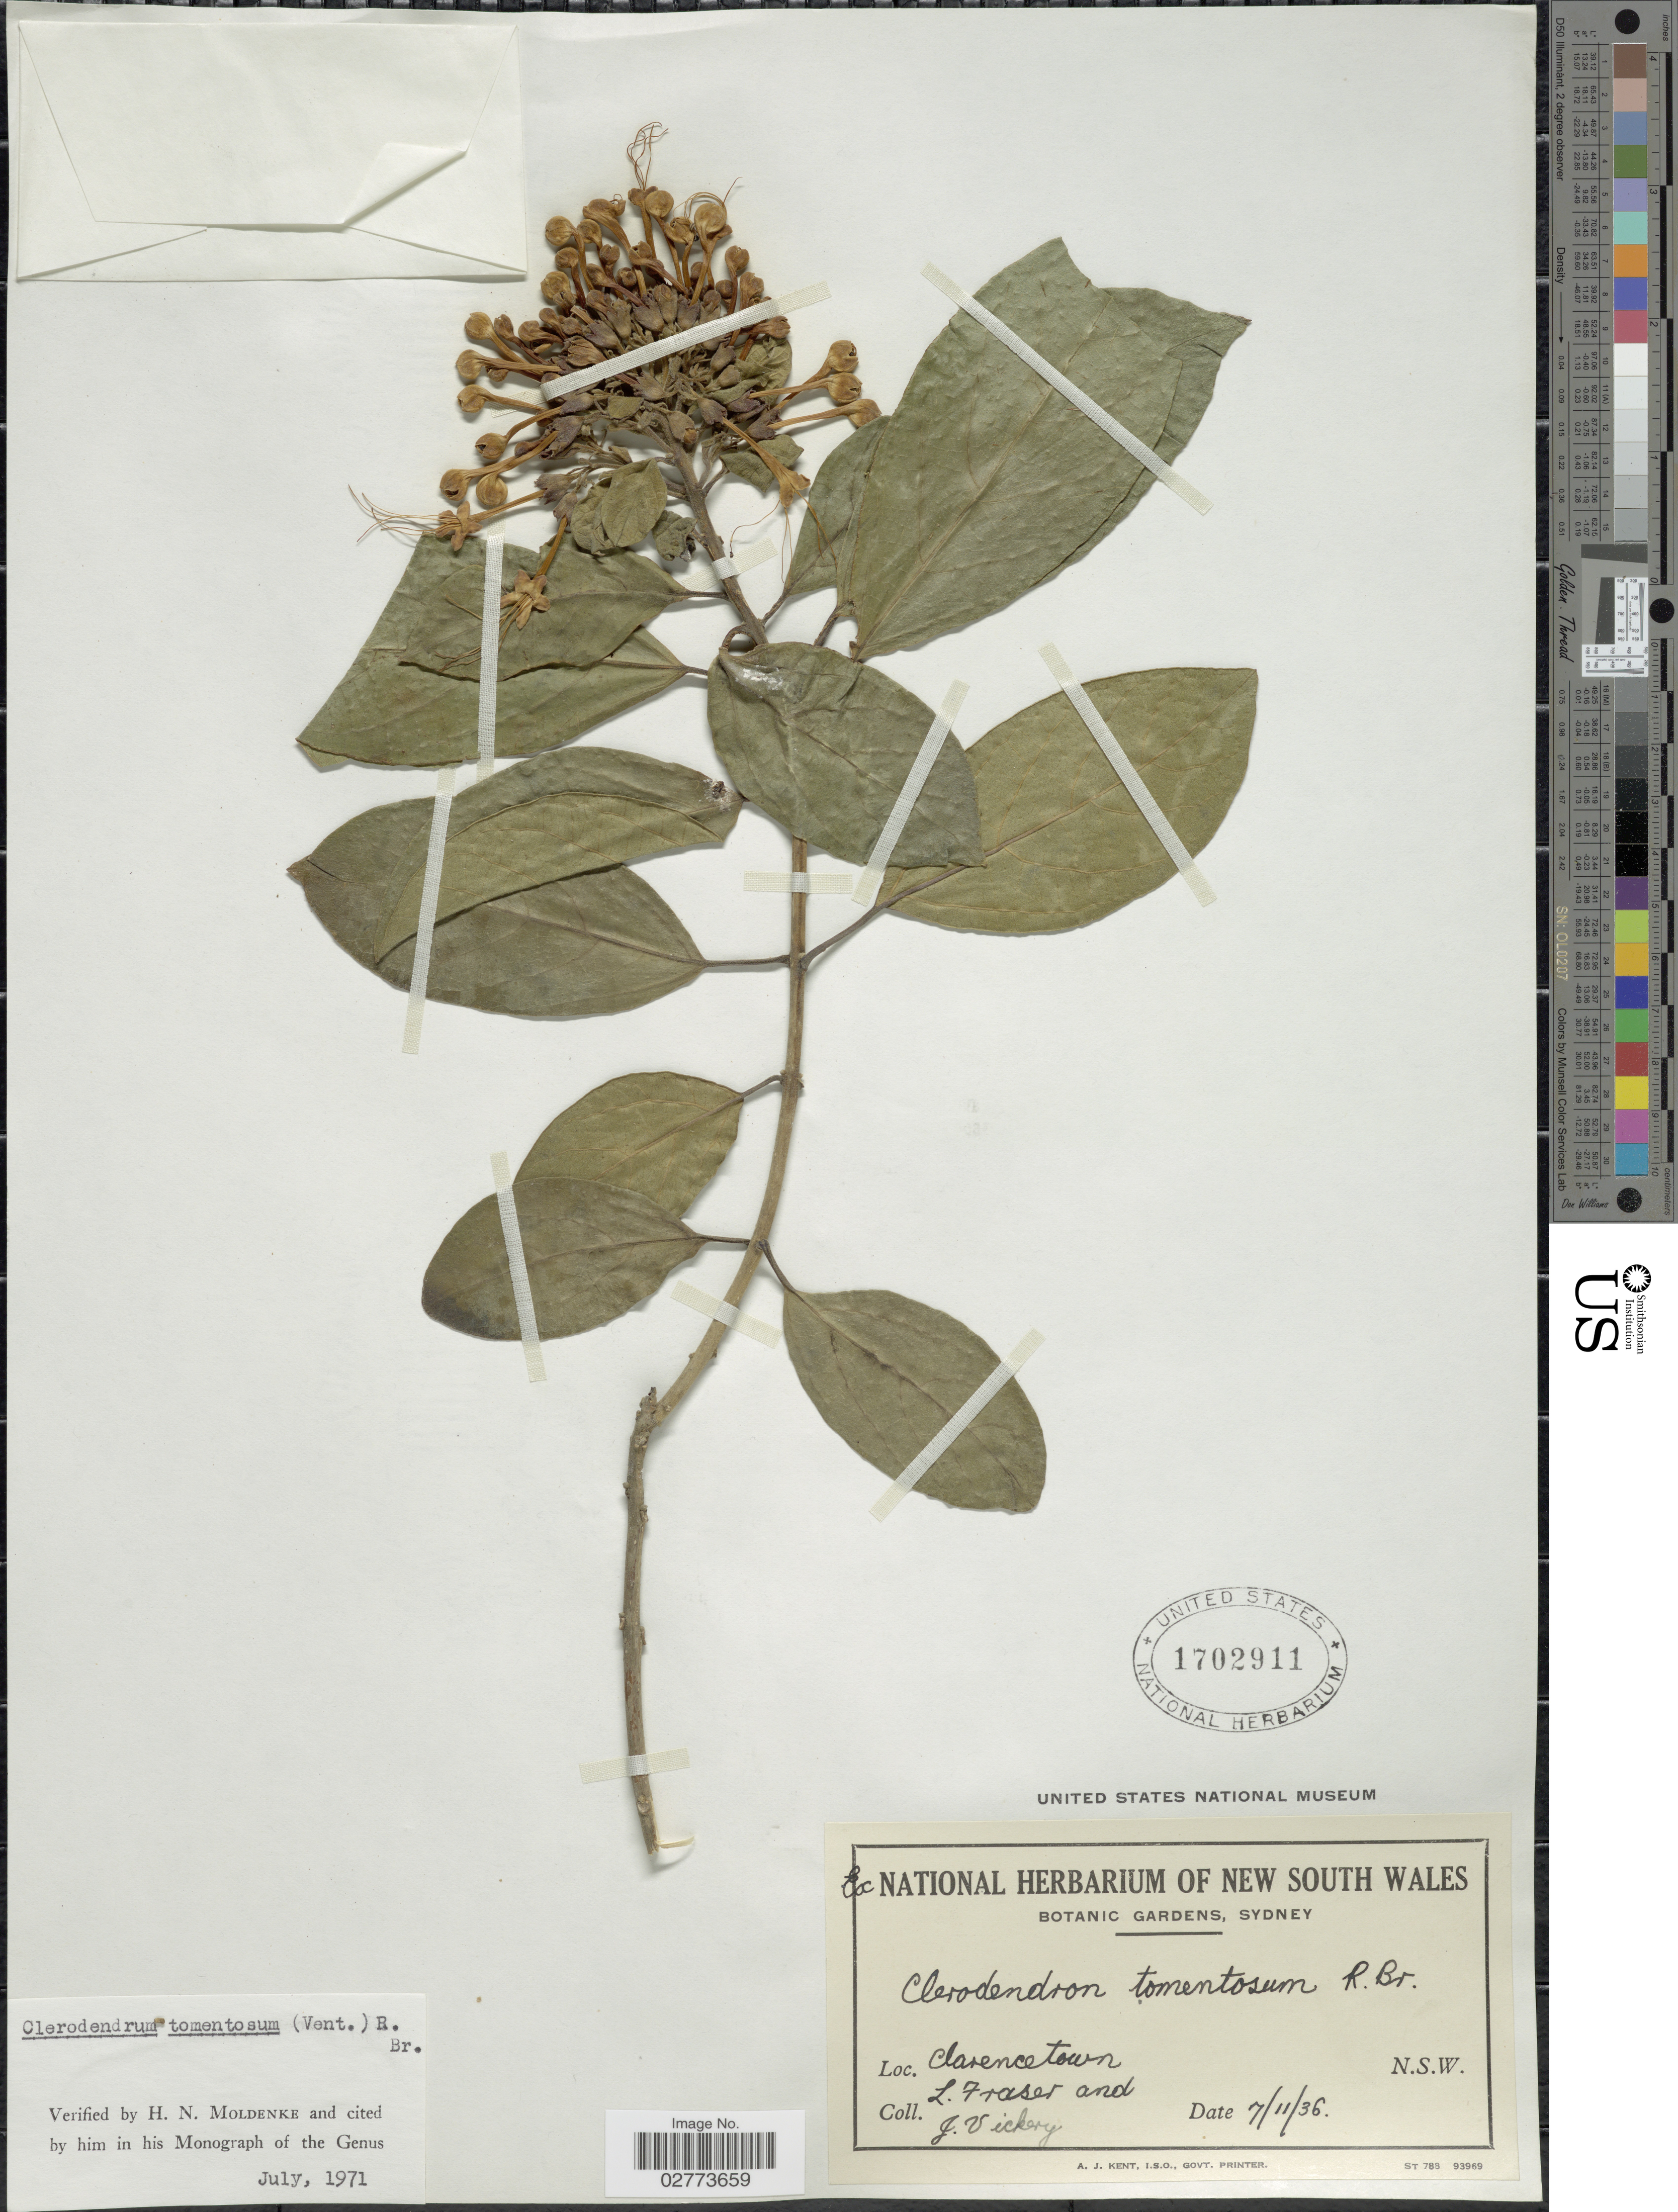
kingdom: Plantae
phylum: Tracheophyta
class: Magnoliopsida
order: Lamiales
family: Lamiaceae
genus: Clerodendrum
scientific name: Clerodendrum tomentosum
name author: R. Br.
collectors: L. Fraser & J. Vickery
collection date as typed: Transcribed d/m/y: 7/11/36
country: Australia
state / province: New South Wales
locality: Clarencetown, N.S.W.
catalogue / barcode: US 1702911